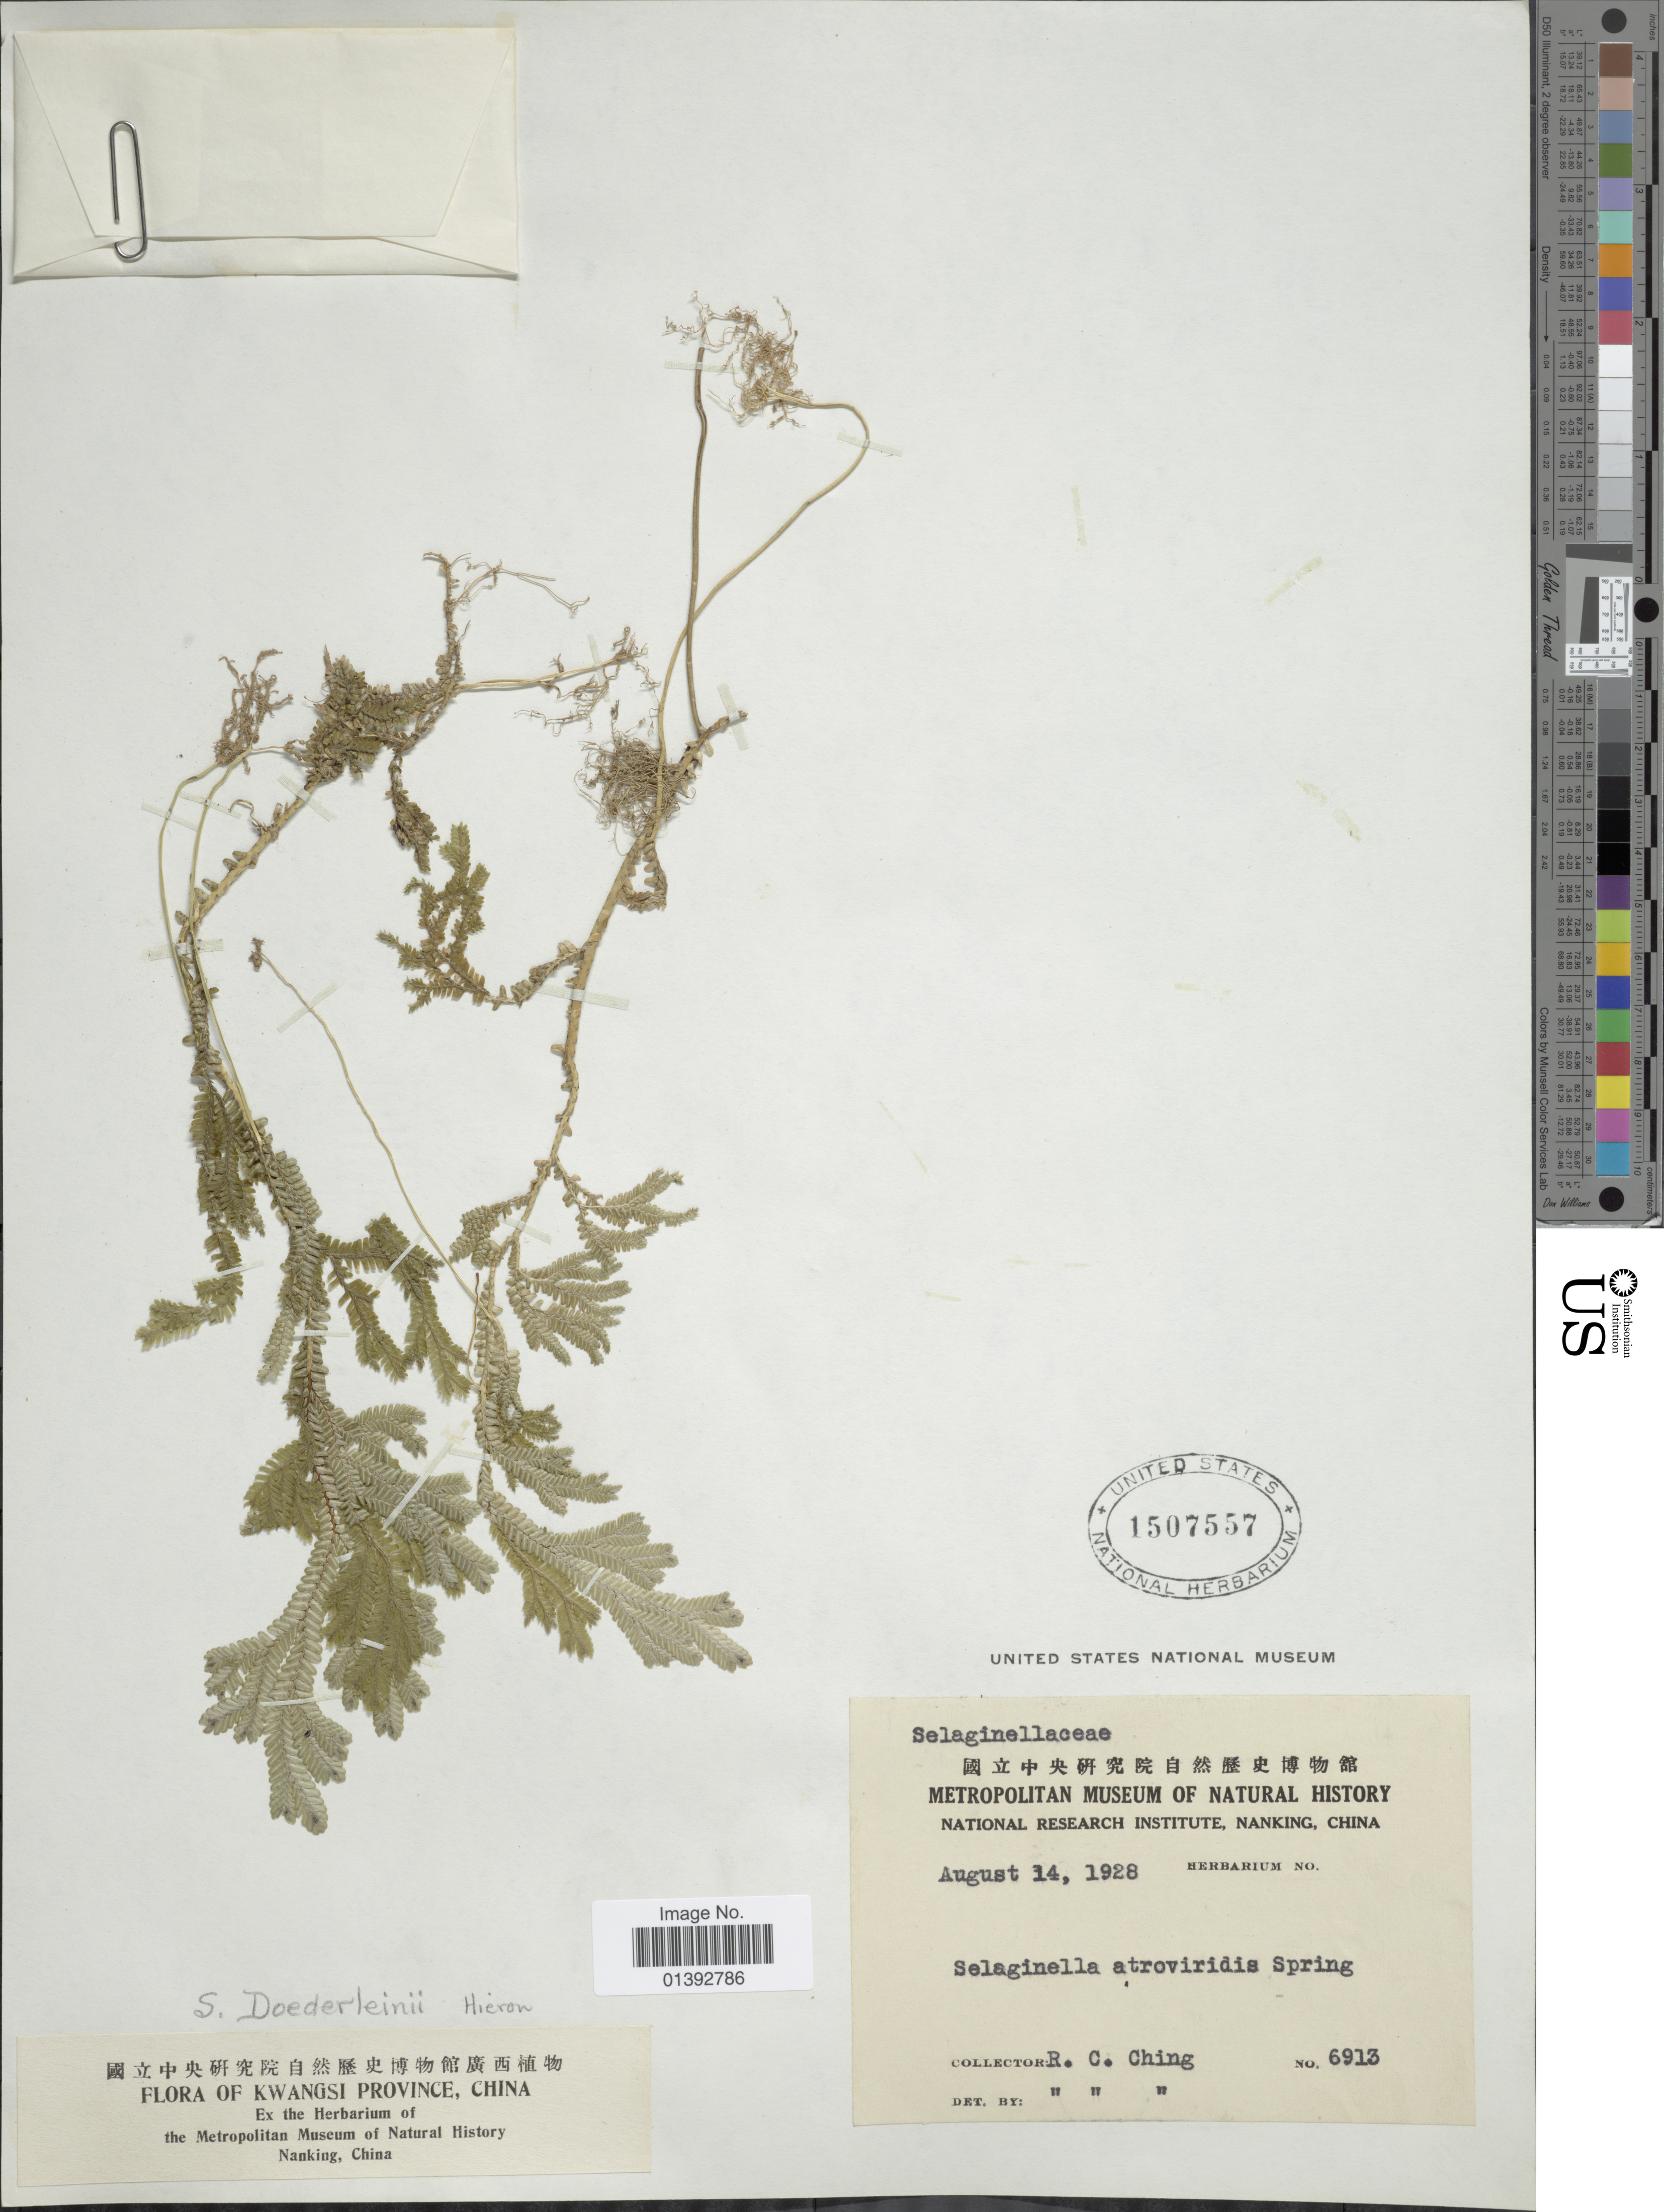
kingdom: Plantae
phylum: Tracheophyta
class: Lycopodiopsida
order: Selaginellales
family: Selaginellaceae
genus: Selaginella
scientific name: Selaginella doederleinii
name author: Hieron.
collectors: R. C. Ching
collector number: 6913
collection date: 1928-08-14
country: China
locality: Kwangsi Province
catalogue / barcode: US 1507557